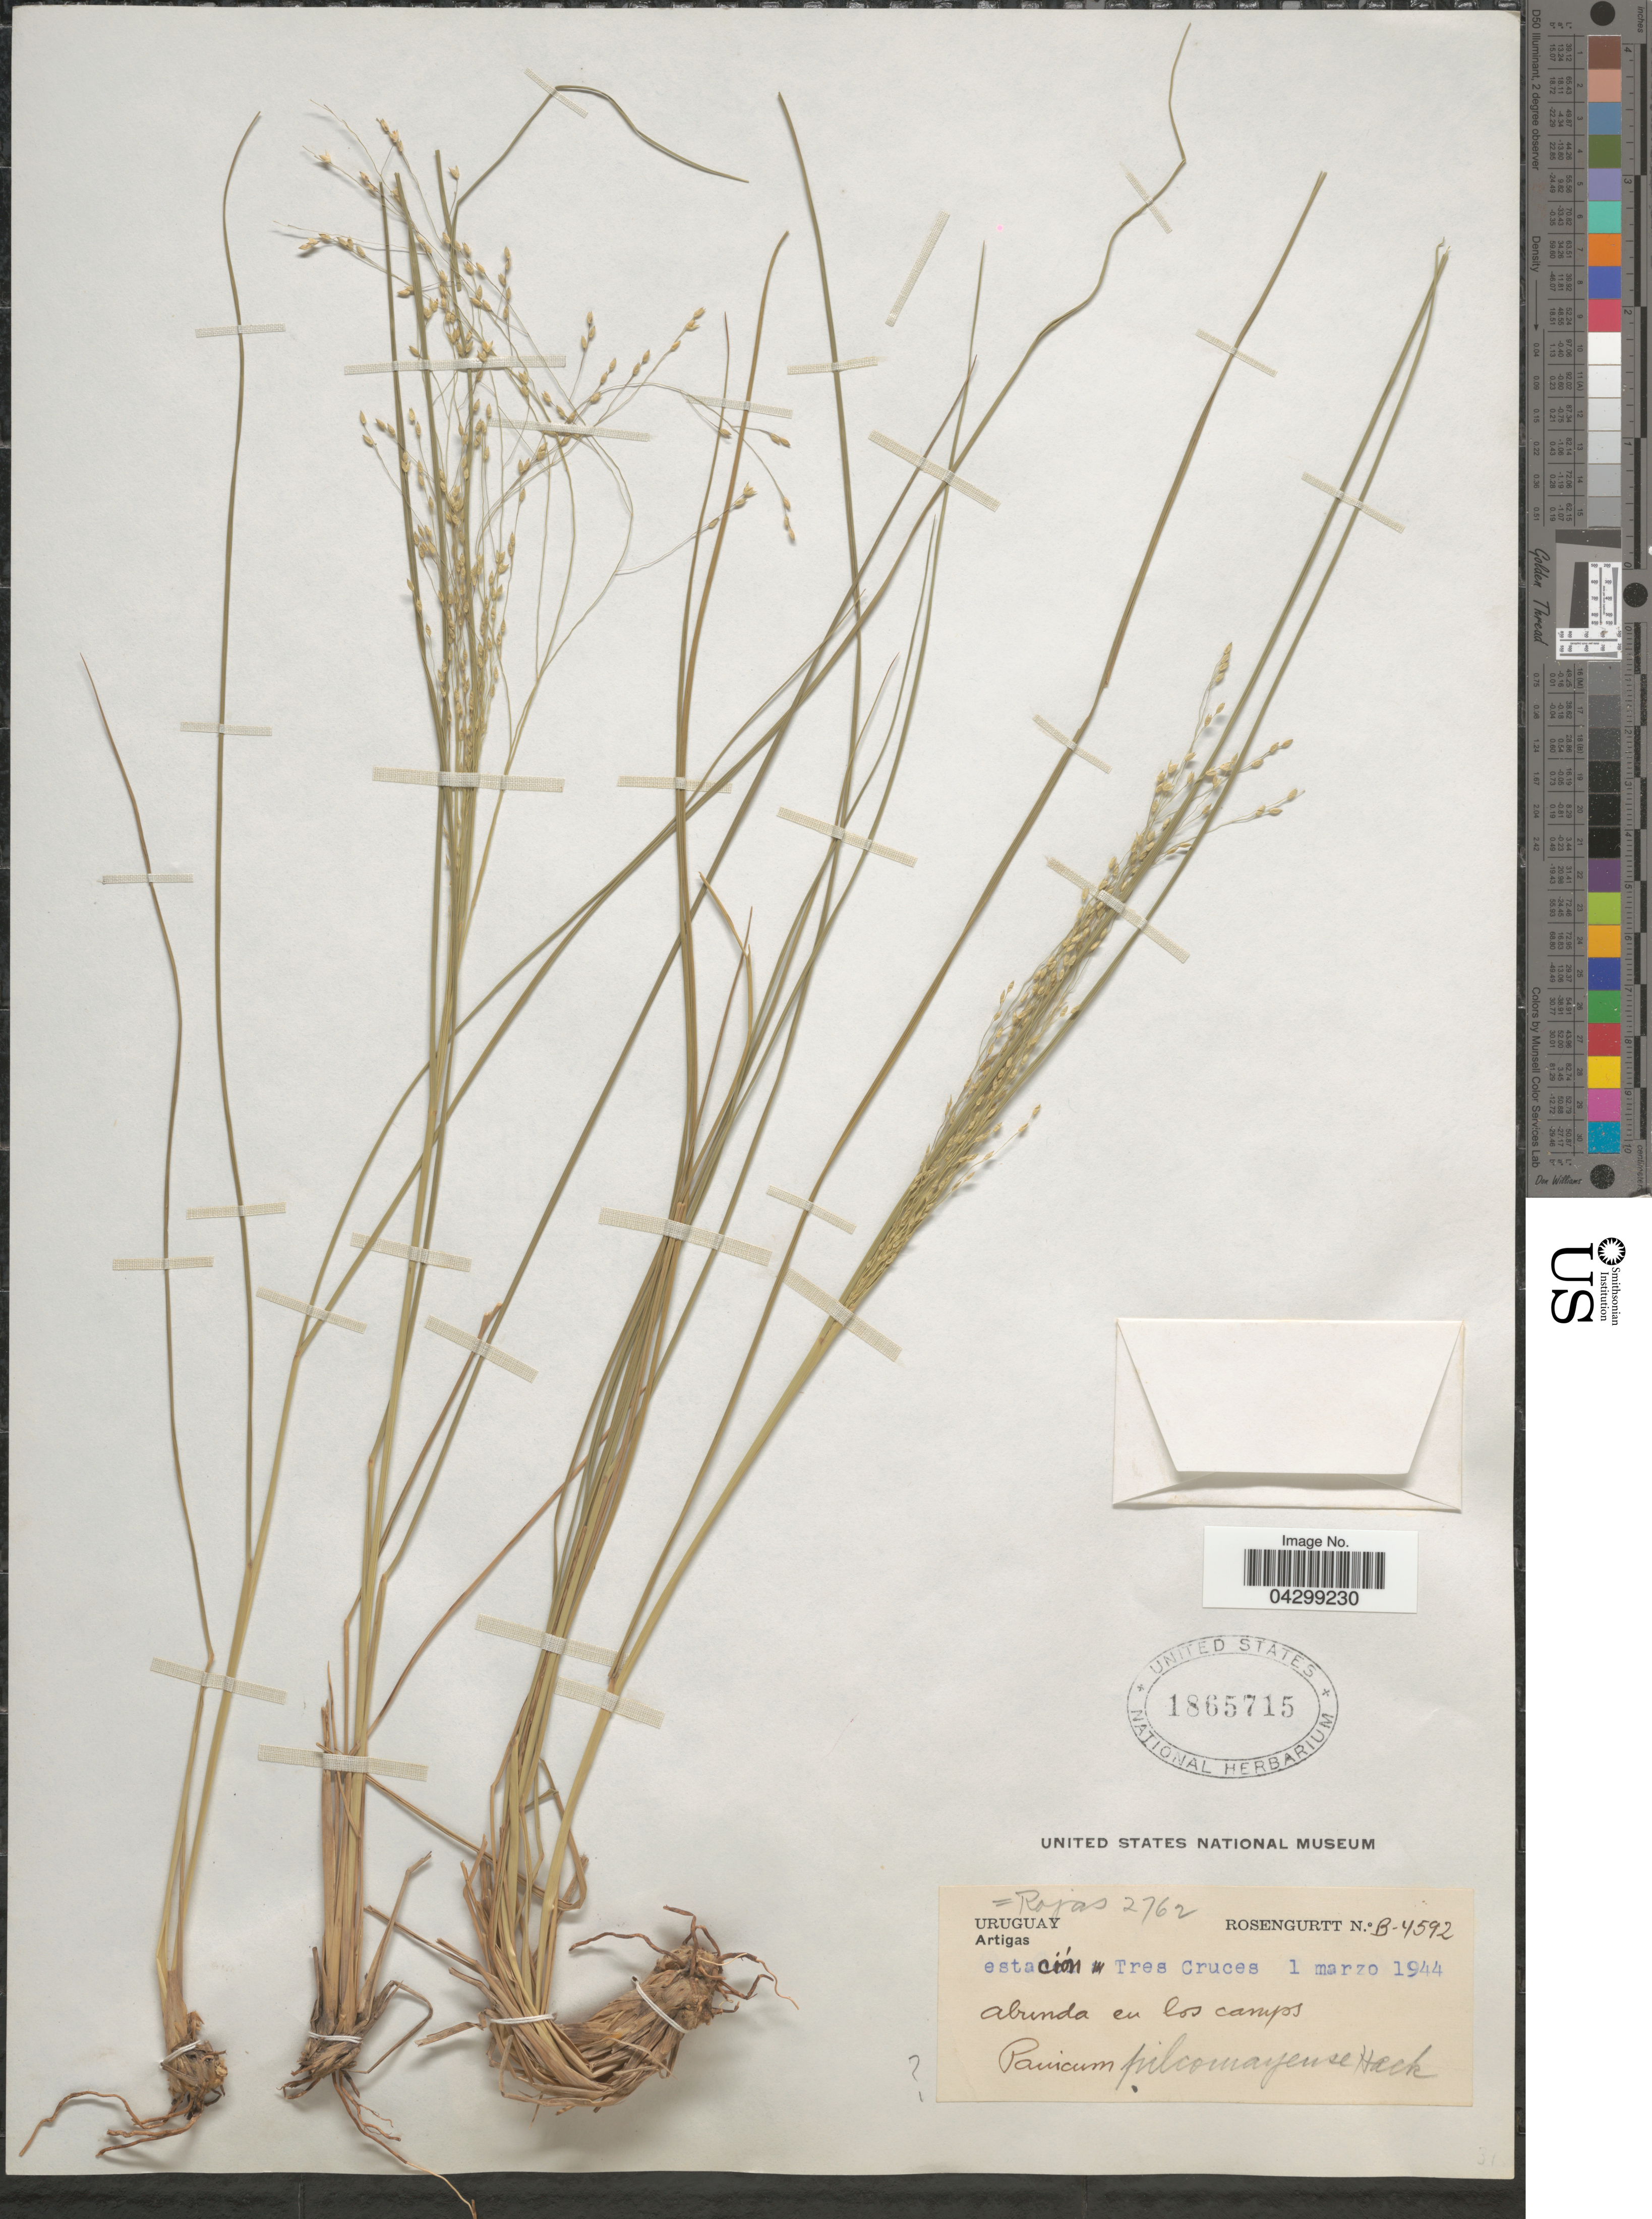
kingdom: Plantae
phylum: Tracheophyta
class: Liliopsida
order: Poales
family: Poaceae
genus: Panicum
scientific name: Panicum bergii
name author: Arechav.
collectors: Rosengurtt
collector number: B-4592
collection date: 1944-03-01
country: Uruguay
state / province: Artigas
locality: Estación Tres Cruces. Abunda en los campos.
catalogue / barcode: US 1865715